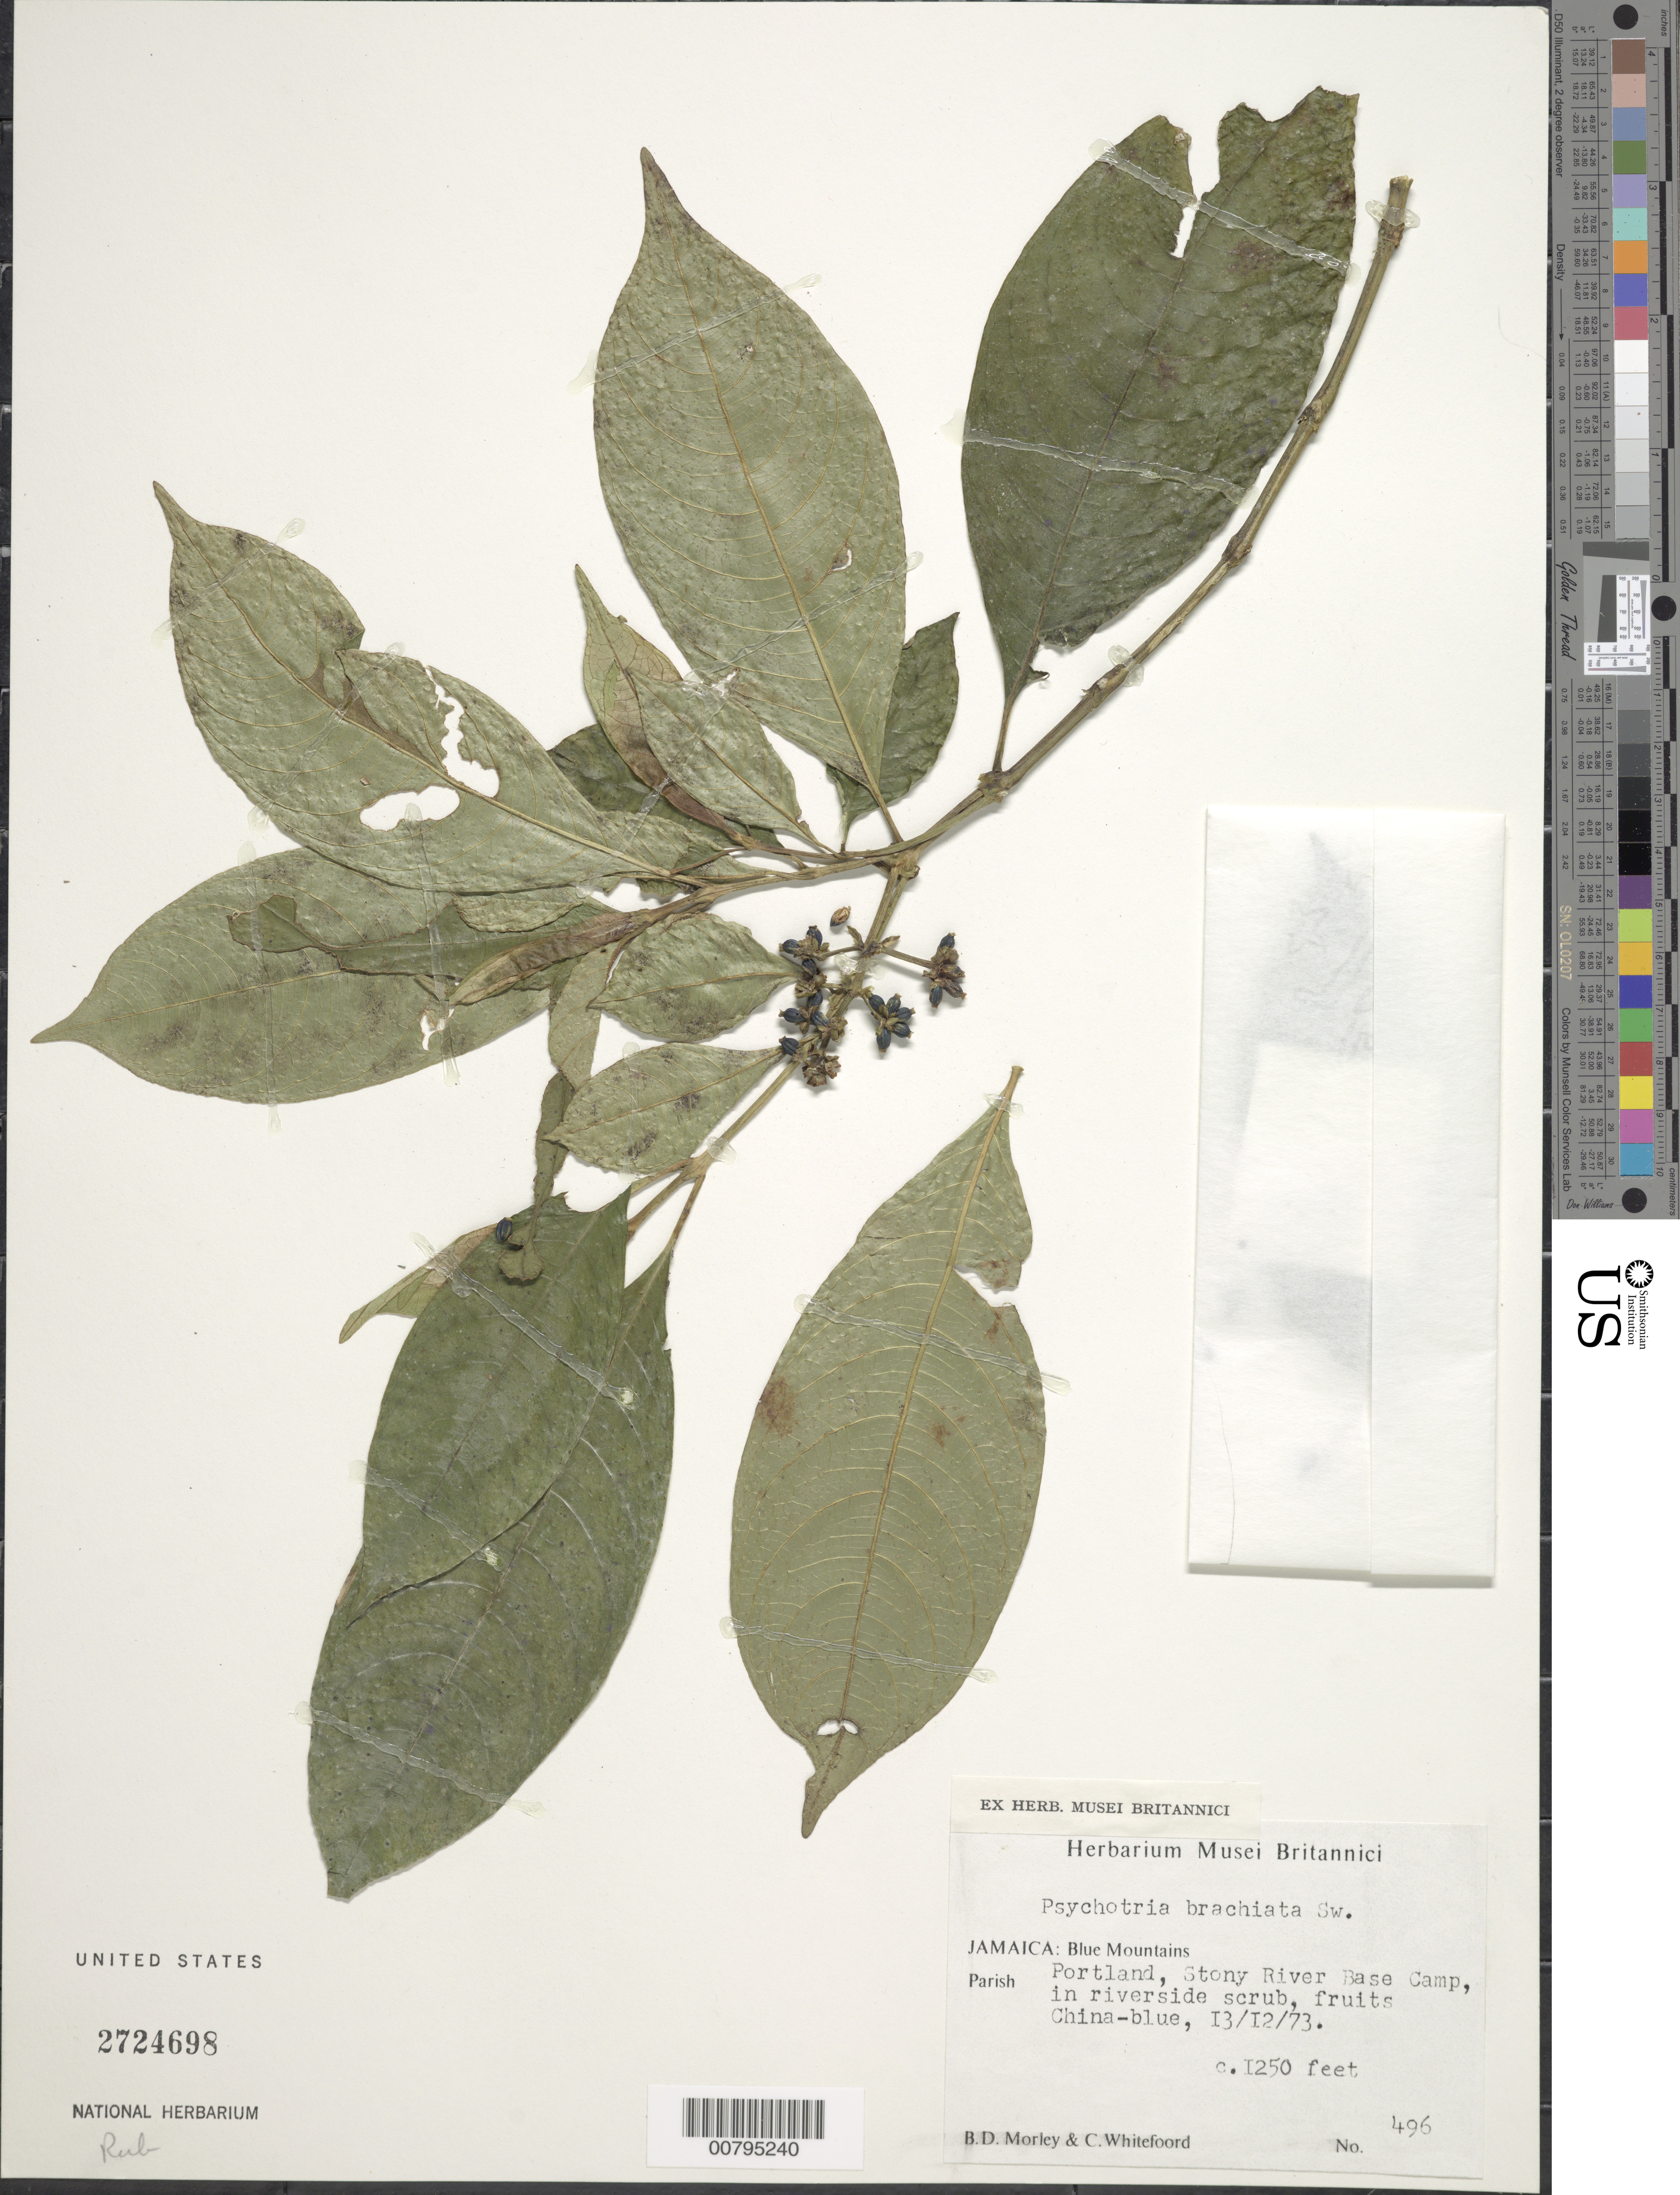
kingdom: Plantae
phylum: Tracheophyta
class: Magnoliopsida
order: Gentianales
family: Rubiaceae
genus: Psychotria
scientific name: Psychotria brachiata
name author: Sw.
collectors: B. D. Morley & C. Whitefoord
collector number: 496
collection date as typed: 13 Dec 1973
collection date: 1973-12-13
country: Jamaica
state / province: Portland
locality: Blue Mountains, Stony River Base Camp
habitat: In riverside scrub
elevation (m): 381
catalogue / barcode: US 2724698